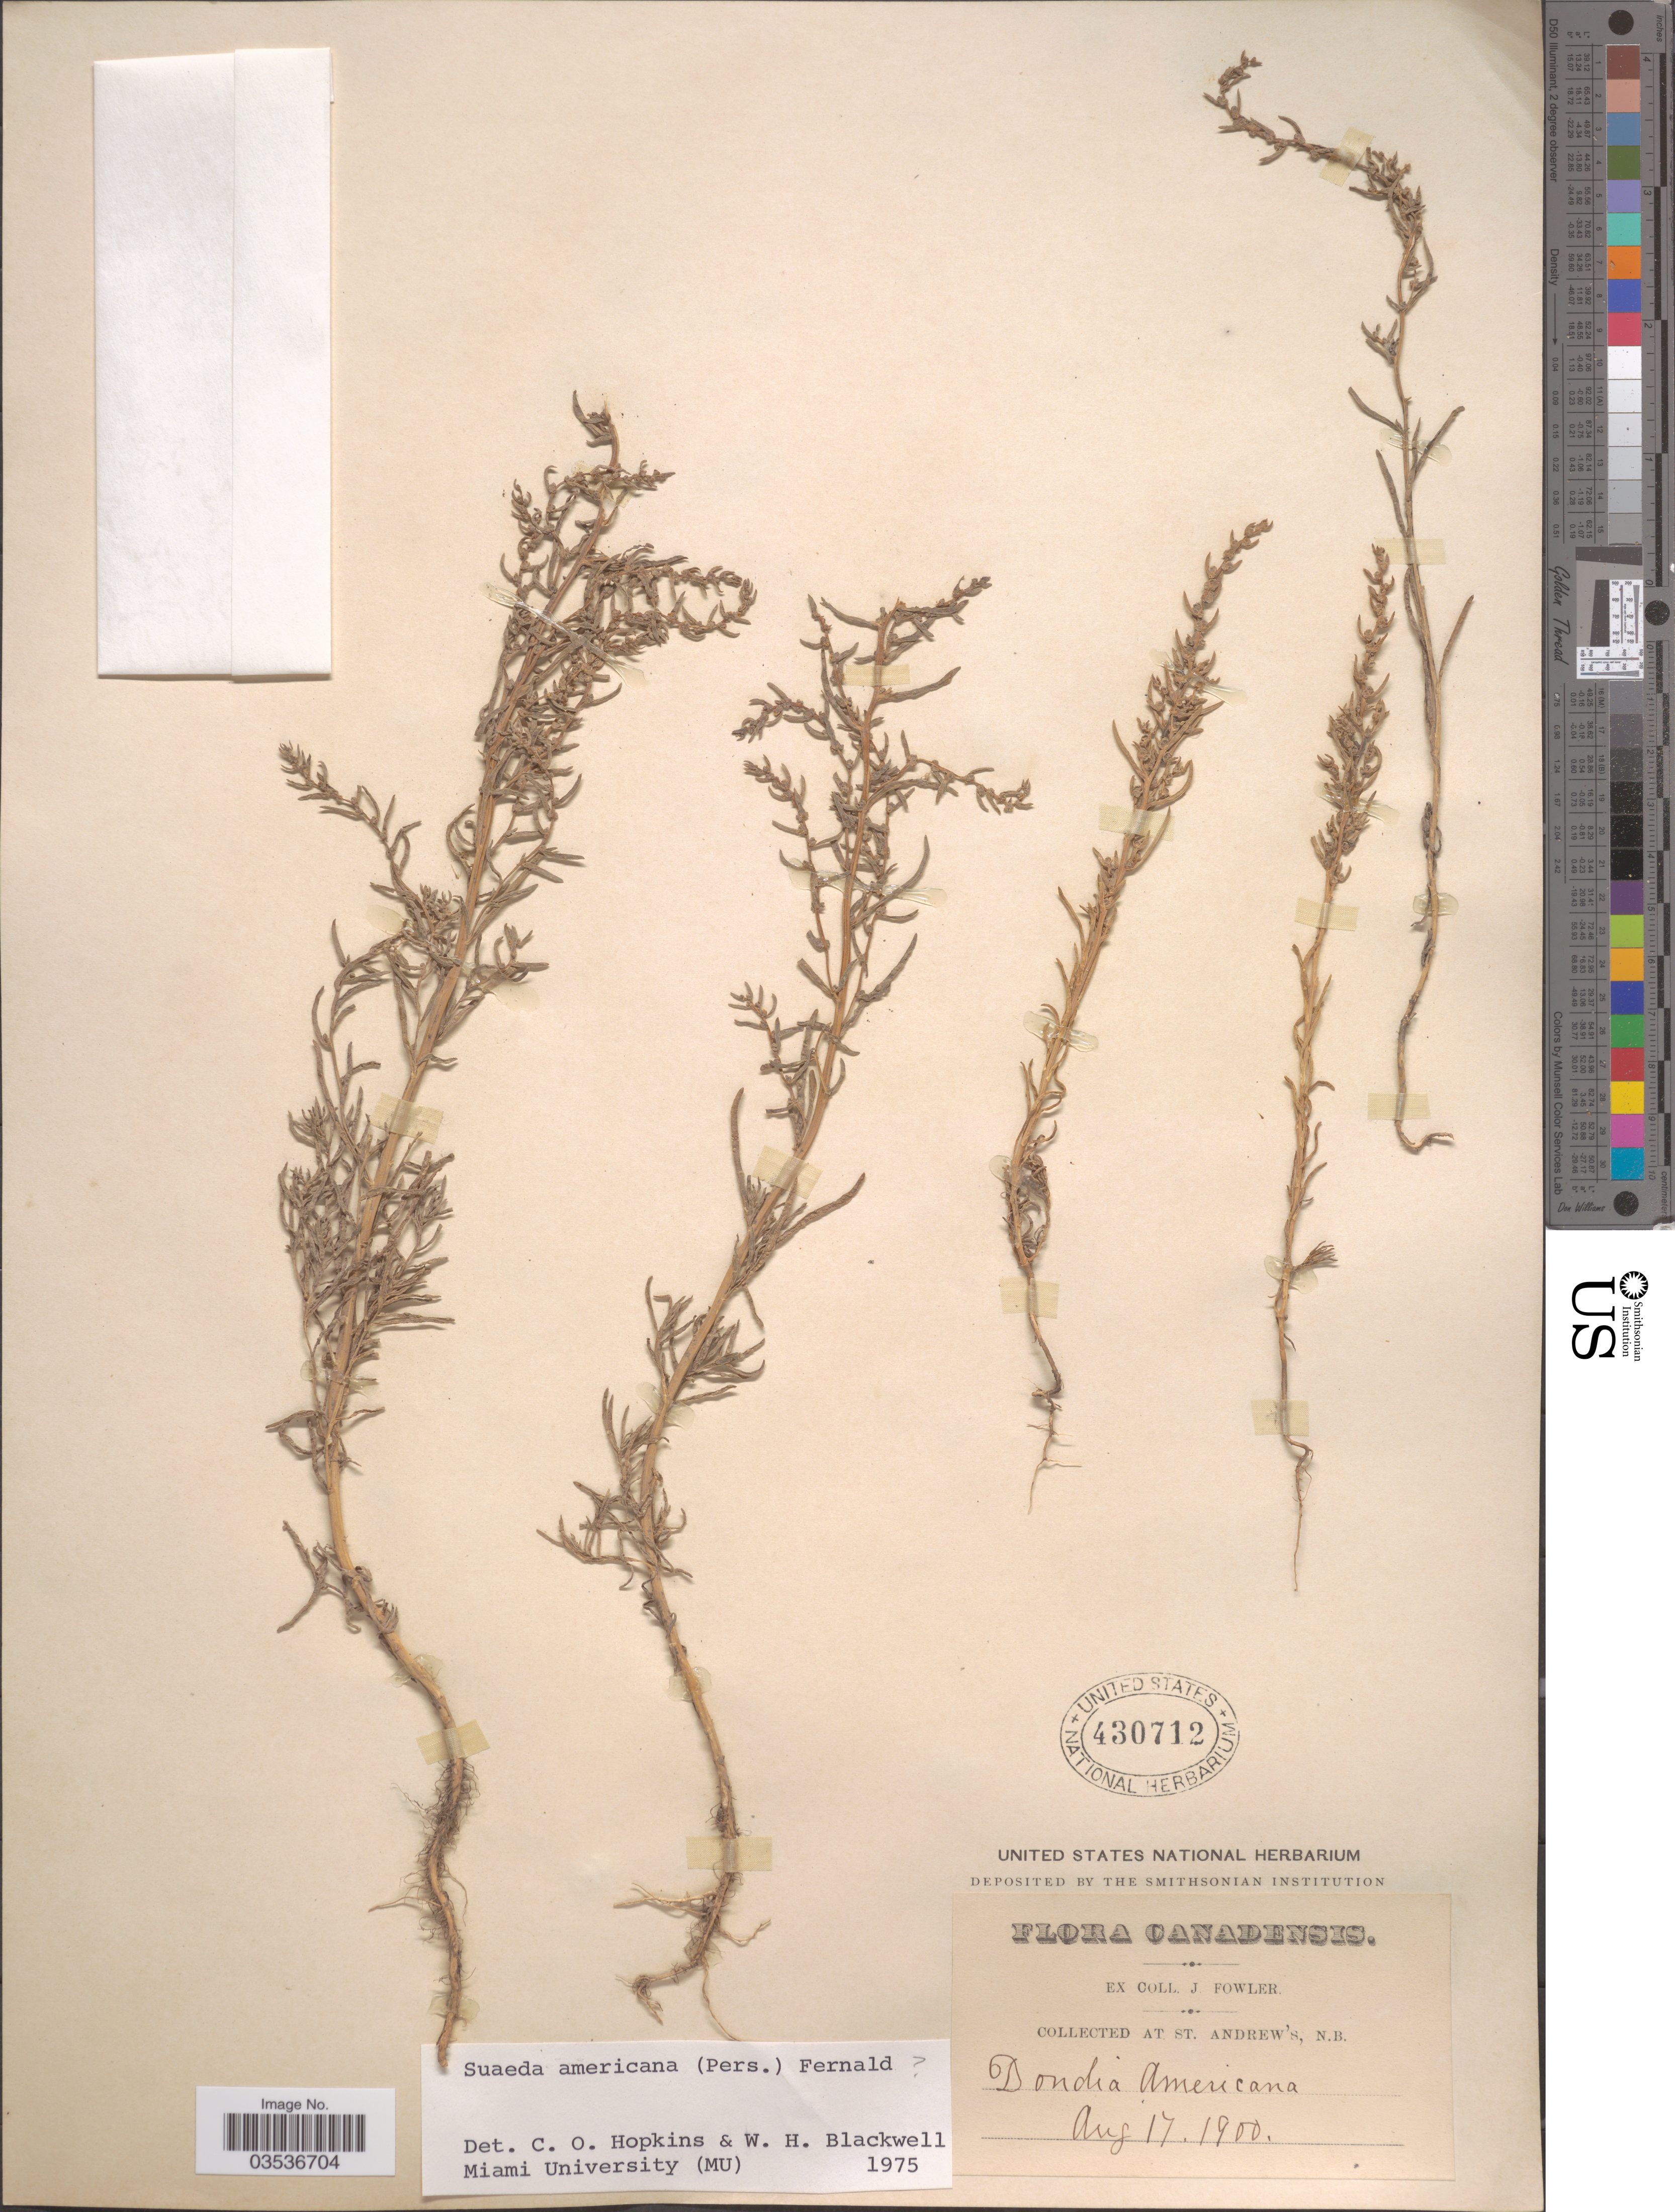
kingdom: Plantae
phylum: Tracheophyta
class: Magnoliopsida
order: Caryophyllales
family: Amaranthaceae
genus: Suaeda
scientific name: Suaeda americana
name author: (Pers.) Fernald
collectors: J. Fowler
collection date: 1900-08-17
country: Canada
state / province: New Brunswick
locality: At St. Andrew's.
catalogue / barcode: US 430712